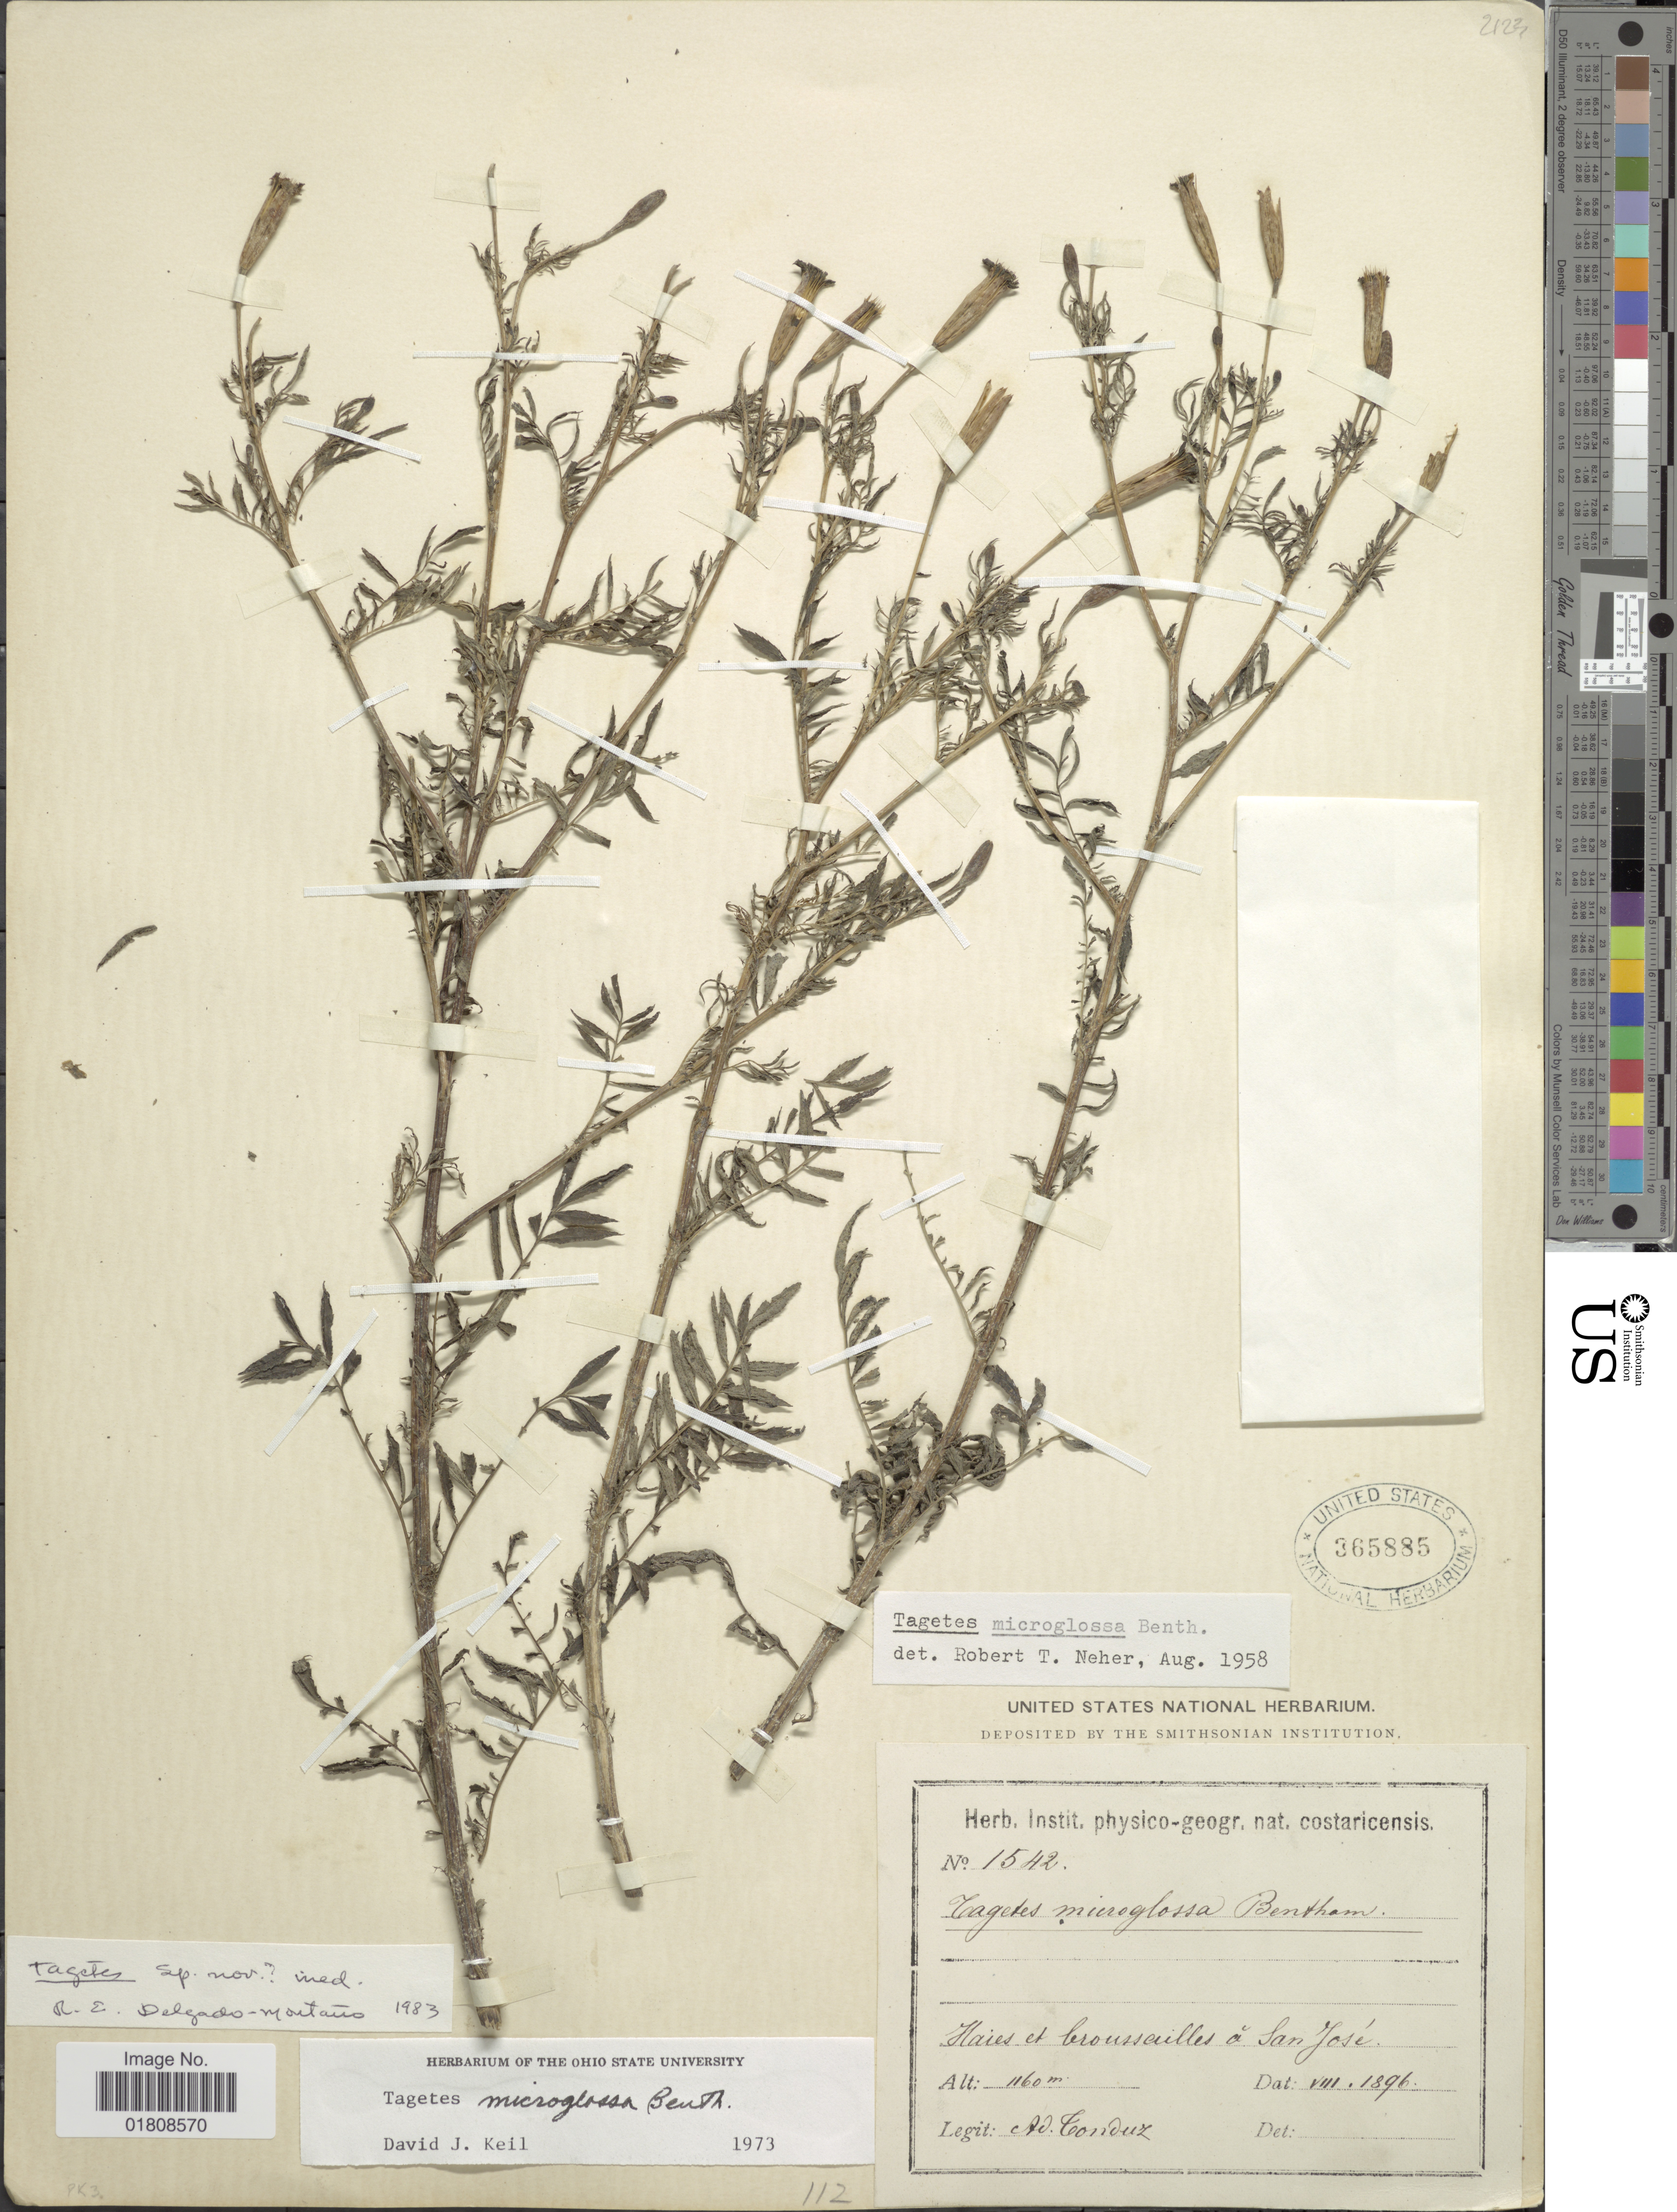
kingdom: Plantae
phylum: Tracheophyta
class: Magnoliopsida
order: Asterales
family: Asteraceae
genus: Tagetes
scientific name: Tagetes sp.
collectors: A. Tonduz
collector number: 1542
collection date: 1896-08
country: Costa Rica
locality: Haies et broussailles a San Jose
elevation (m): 1160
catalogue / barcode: US 365885